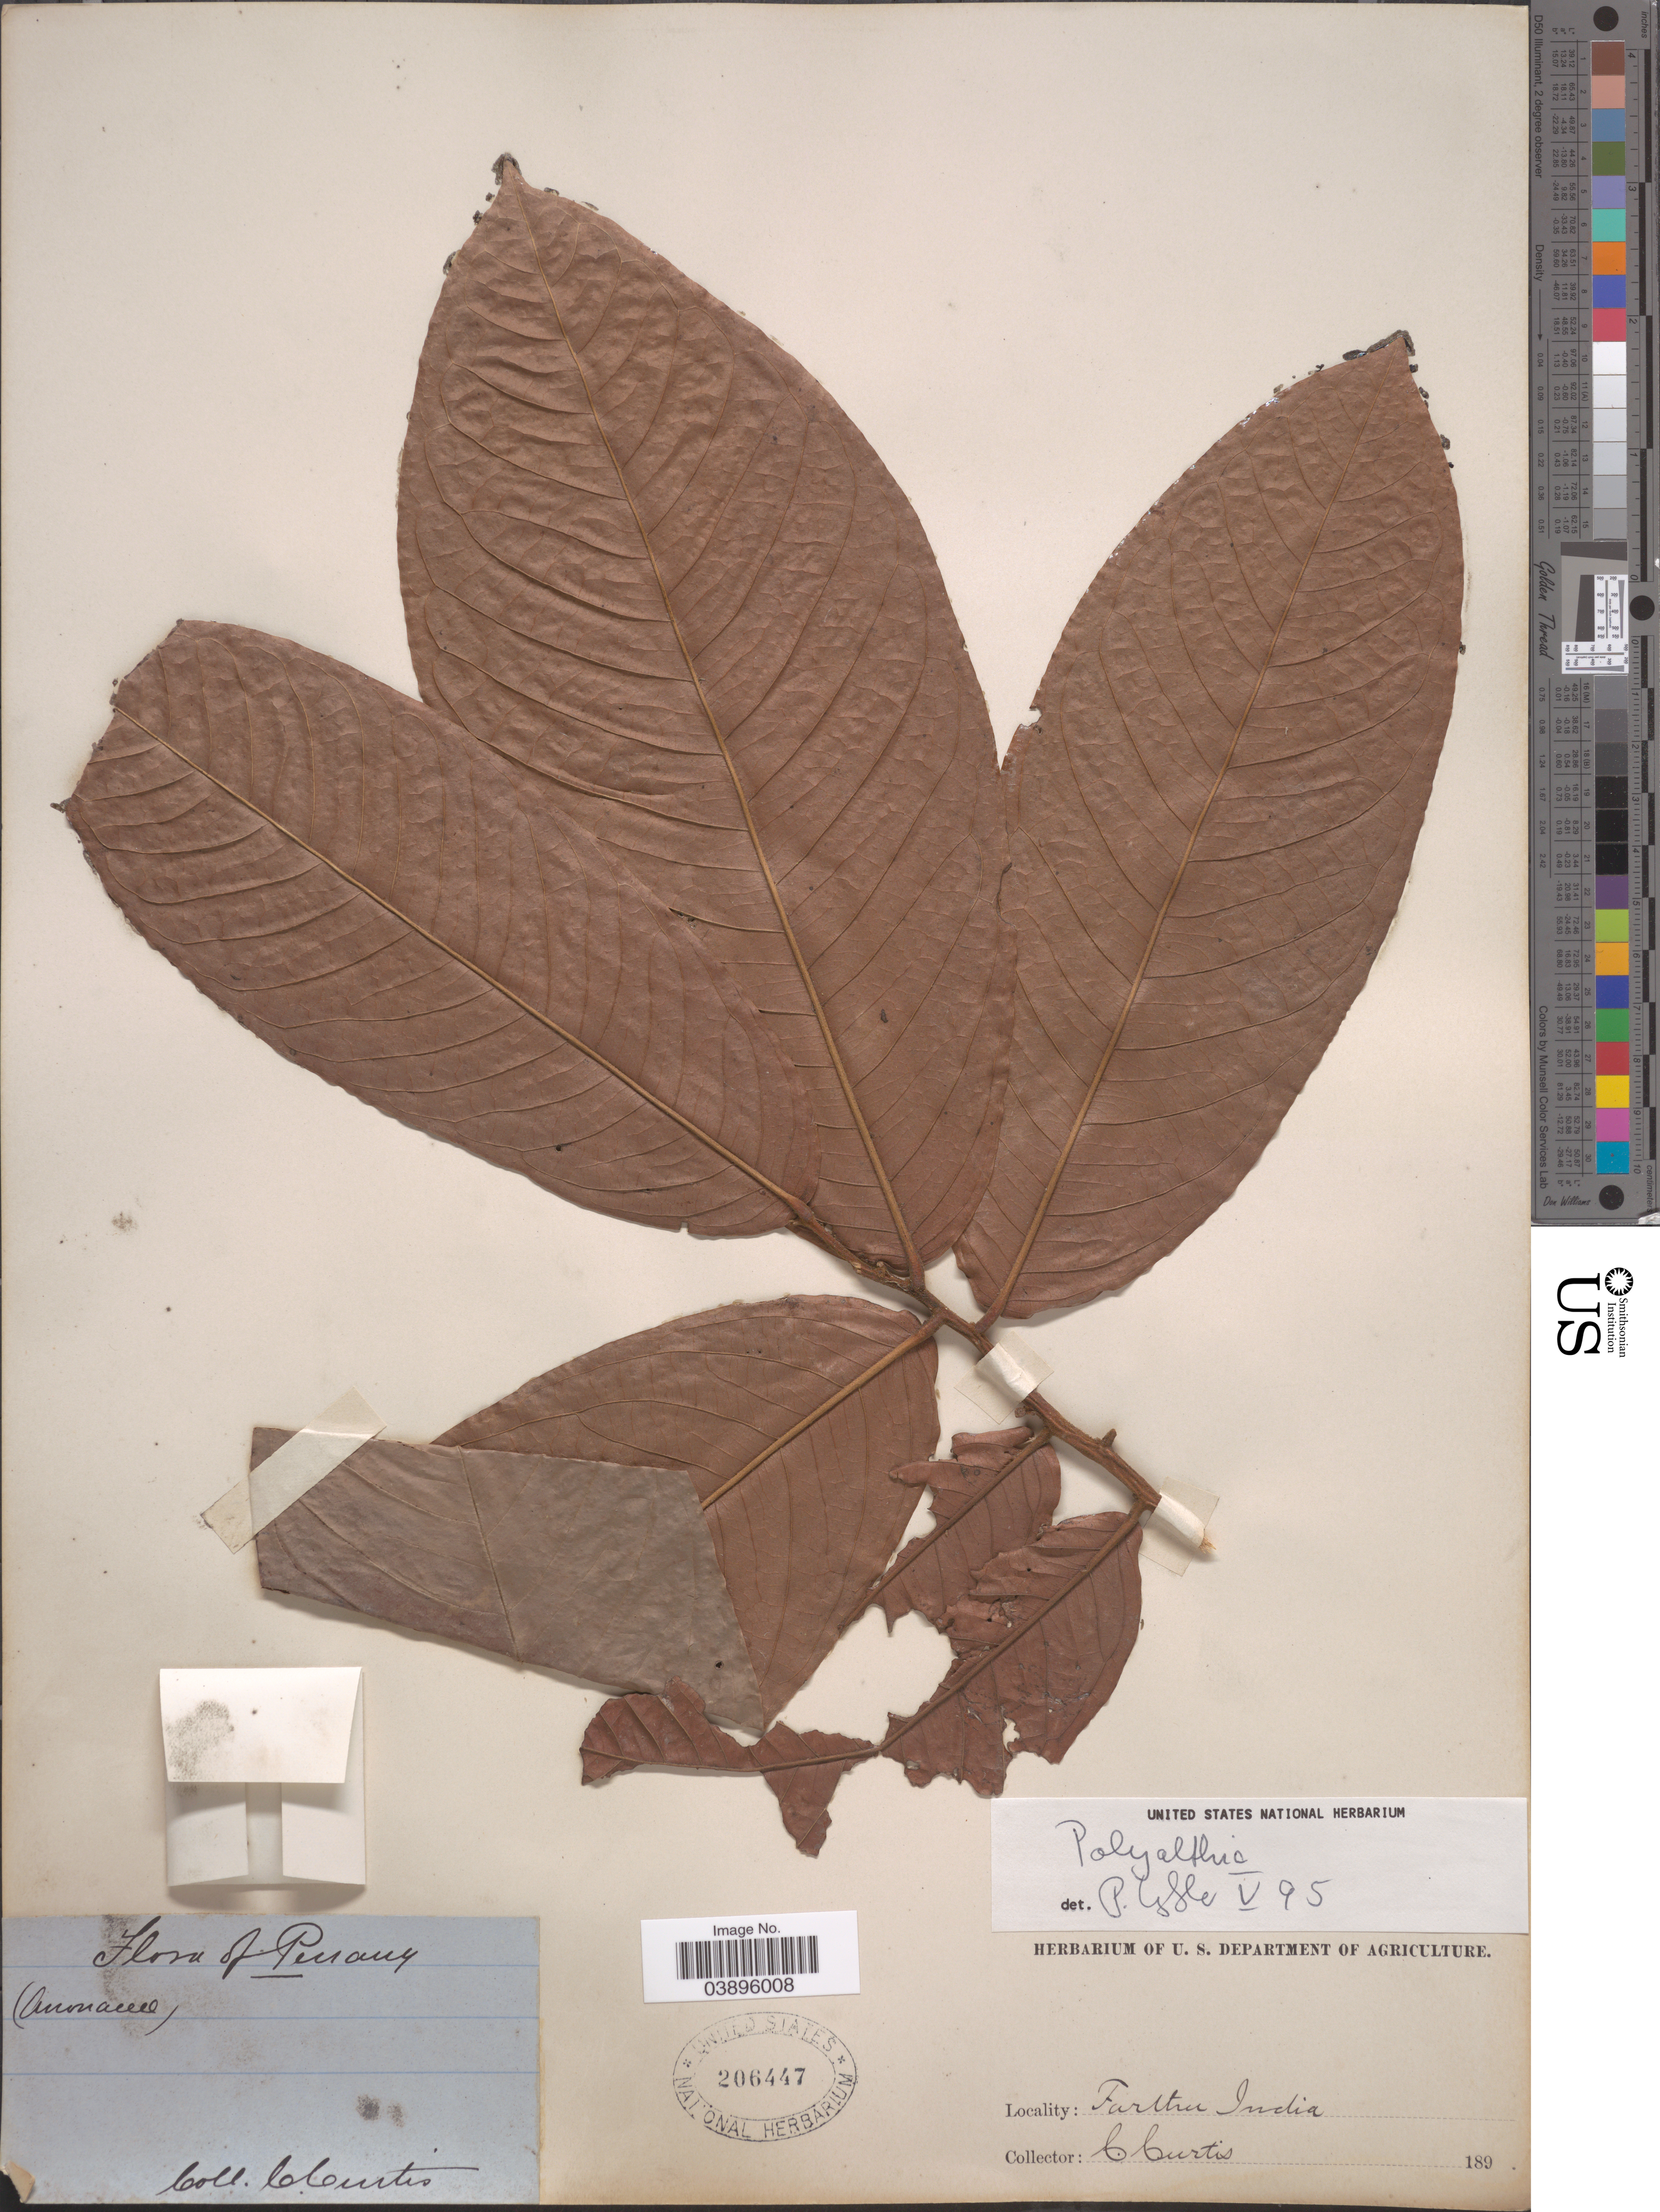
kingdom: Plantae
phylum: Tracheophyta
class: Magnoliopsida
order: Magnoliales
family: Annonaceae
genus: Polyalthia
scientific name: Polyalthia sp.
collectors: C. Curtis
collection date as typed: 189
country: Malaysia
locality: Penang. Farther India.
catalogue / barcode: US 206447